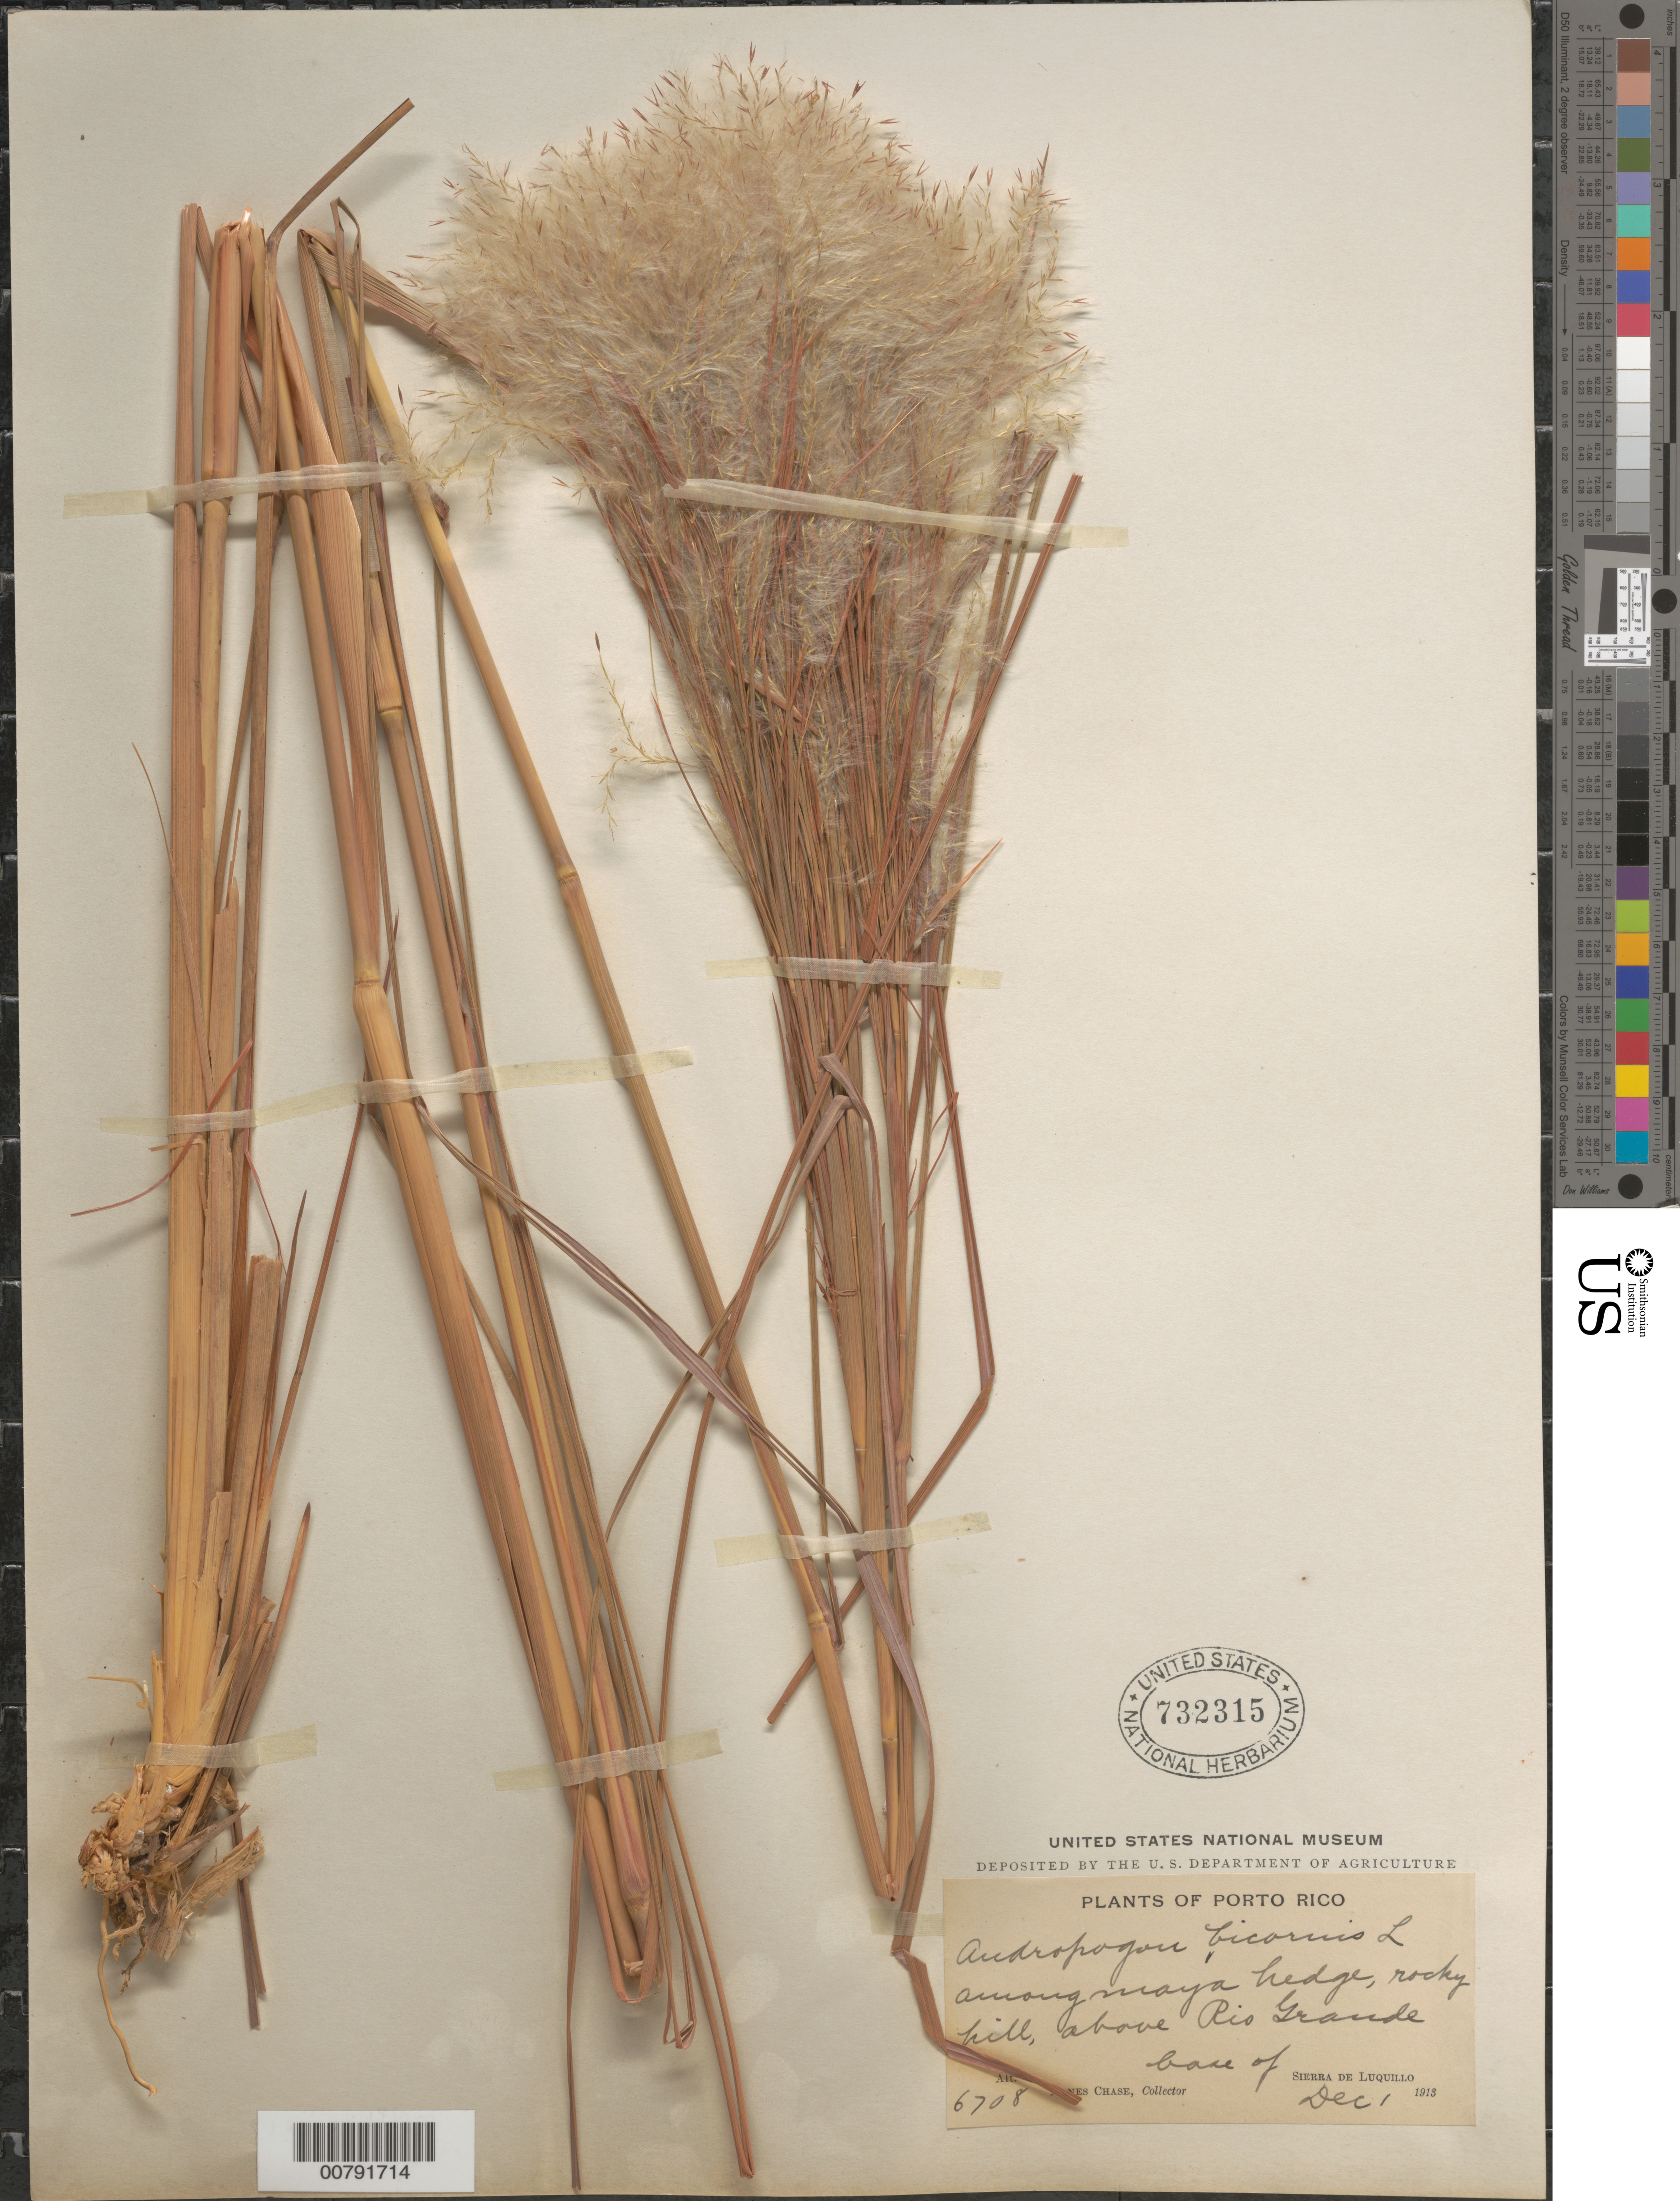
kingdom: Plantae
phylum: Tracheophyta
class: Liliopsida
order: Poales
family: Poaceae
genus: Andropogon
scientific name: Andropogon bicornis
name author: L.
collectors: A. Chase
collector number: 6708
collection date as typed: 01 Dec 1913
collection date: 1913-12-01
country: Puerto Rico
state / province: Luquillo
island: Puerto Rico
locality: Río Grande, at base of Sierra de Luquillo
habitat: Among maya hedge, rocky hill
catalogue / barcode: US 732315